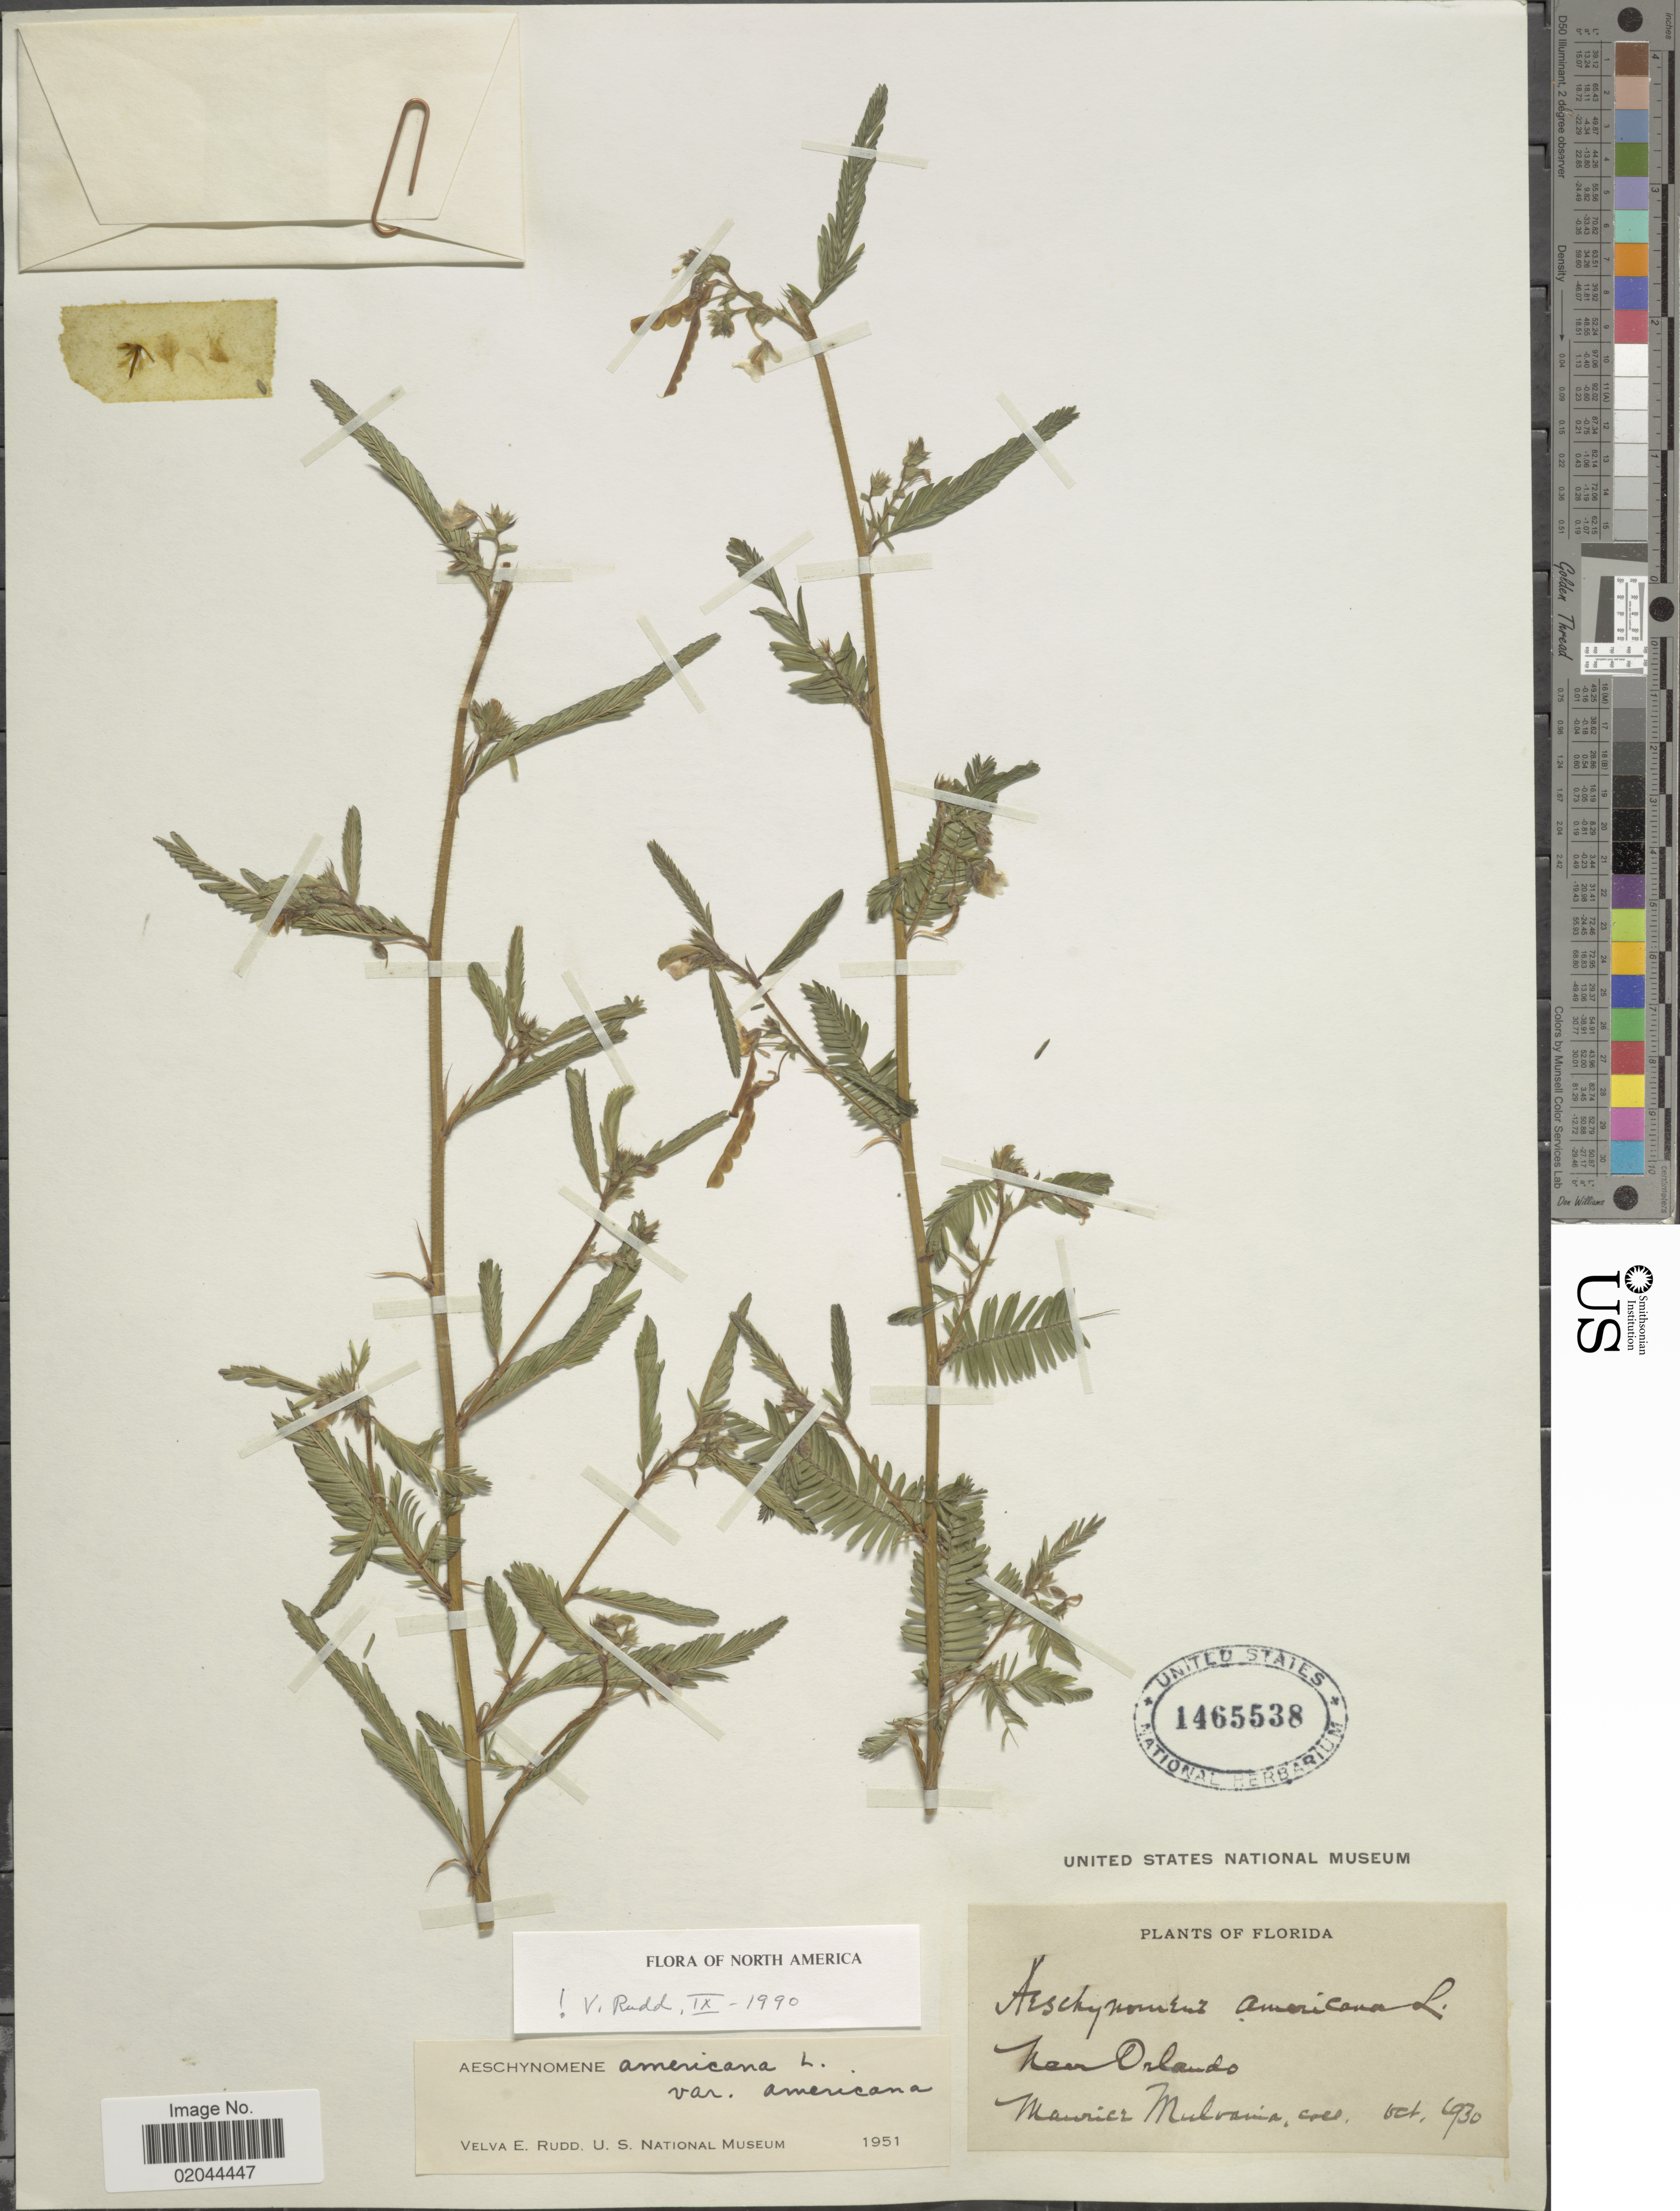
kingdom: Plantae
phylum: Tracheophyta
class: Magnoliopsida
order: Fabales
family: Fabaceae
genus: Aeschynomene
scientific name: Aeschynomene americana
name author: L.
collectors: M. Mulvania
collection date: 1930-10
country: United States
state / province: Florida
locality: Near Orlando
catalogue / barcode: US 1465538